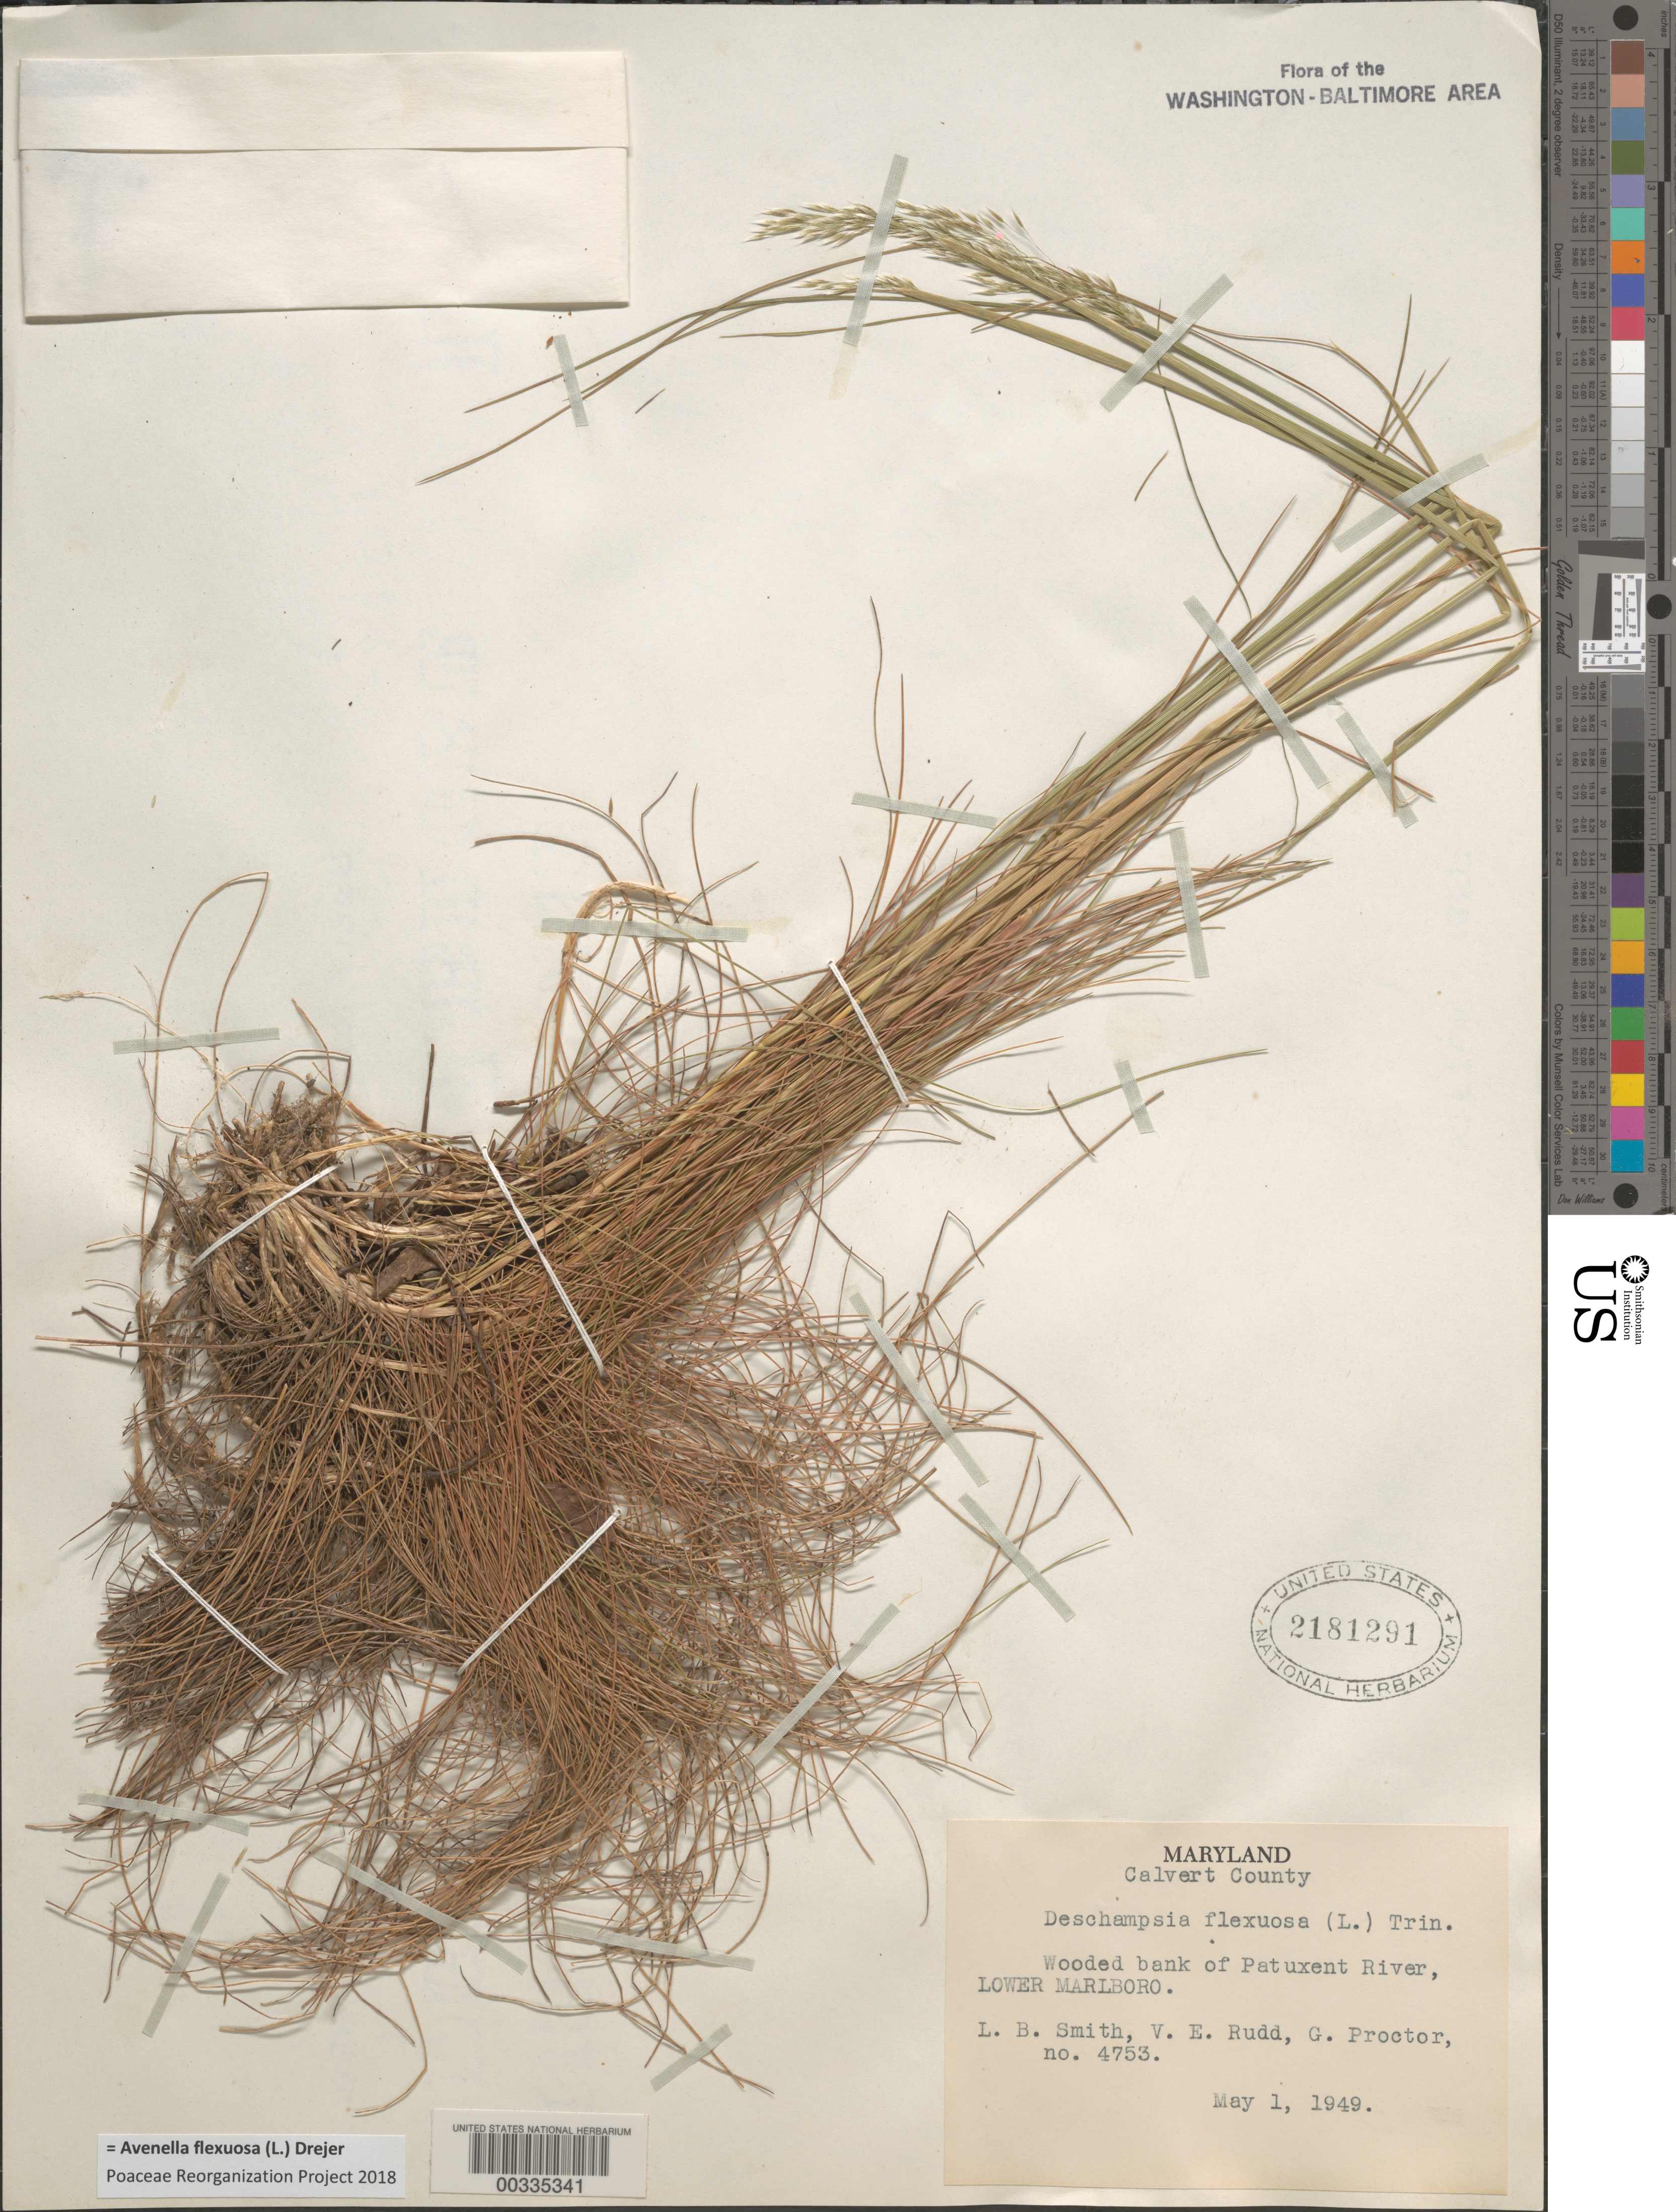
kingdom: Plantae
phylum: Tracheophyta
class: Liliopsida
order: Poales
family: Poaceae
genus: Avenella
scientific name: Avenella flexuosa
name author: (L.) Drejer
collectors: L. Smith, V. E. Rudd & G. R. Proctor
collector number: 4753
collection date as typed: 01 May 1949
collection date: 1949-05-01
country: United States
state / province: Maryland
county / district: Calvert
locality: Patuxent River, Lower Marlboro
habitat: Wooded bank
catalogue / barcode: US 2181291